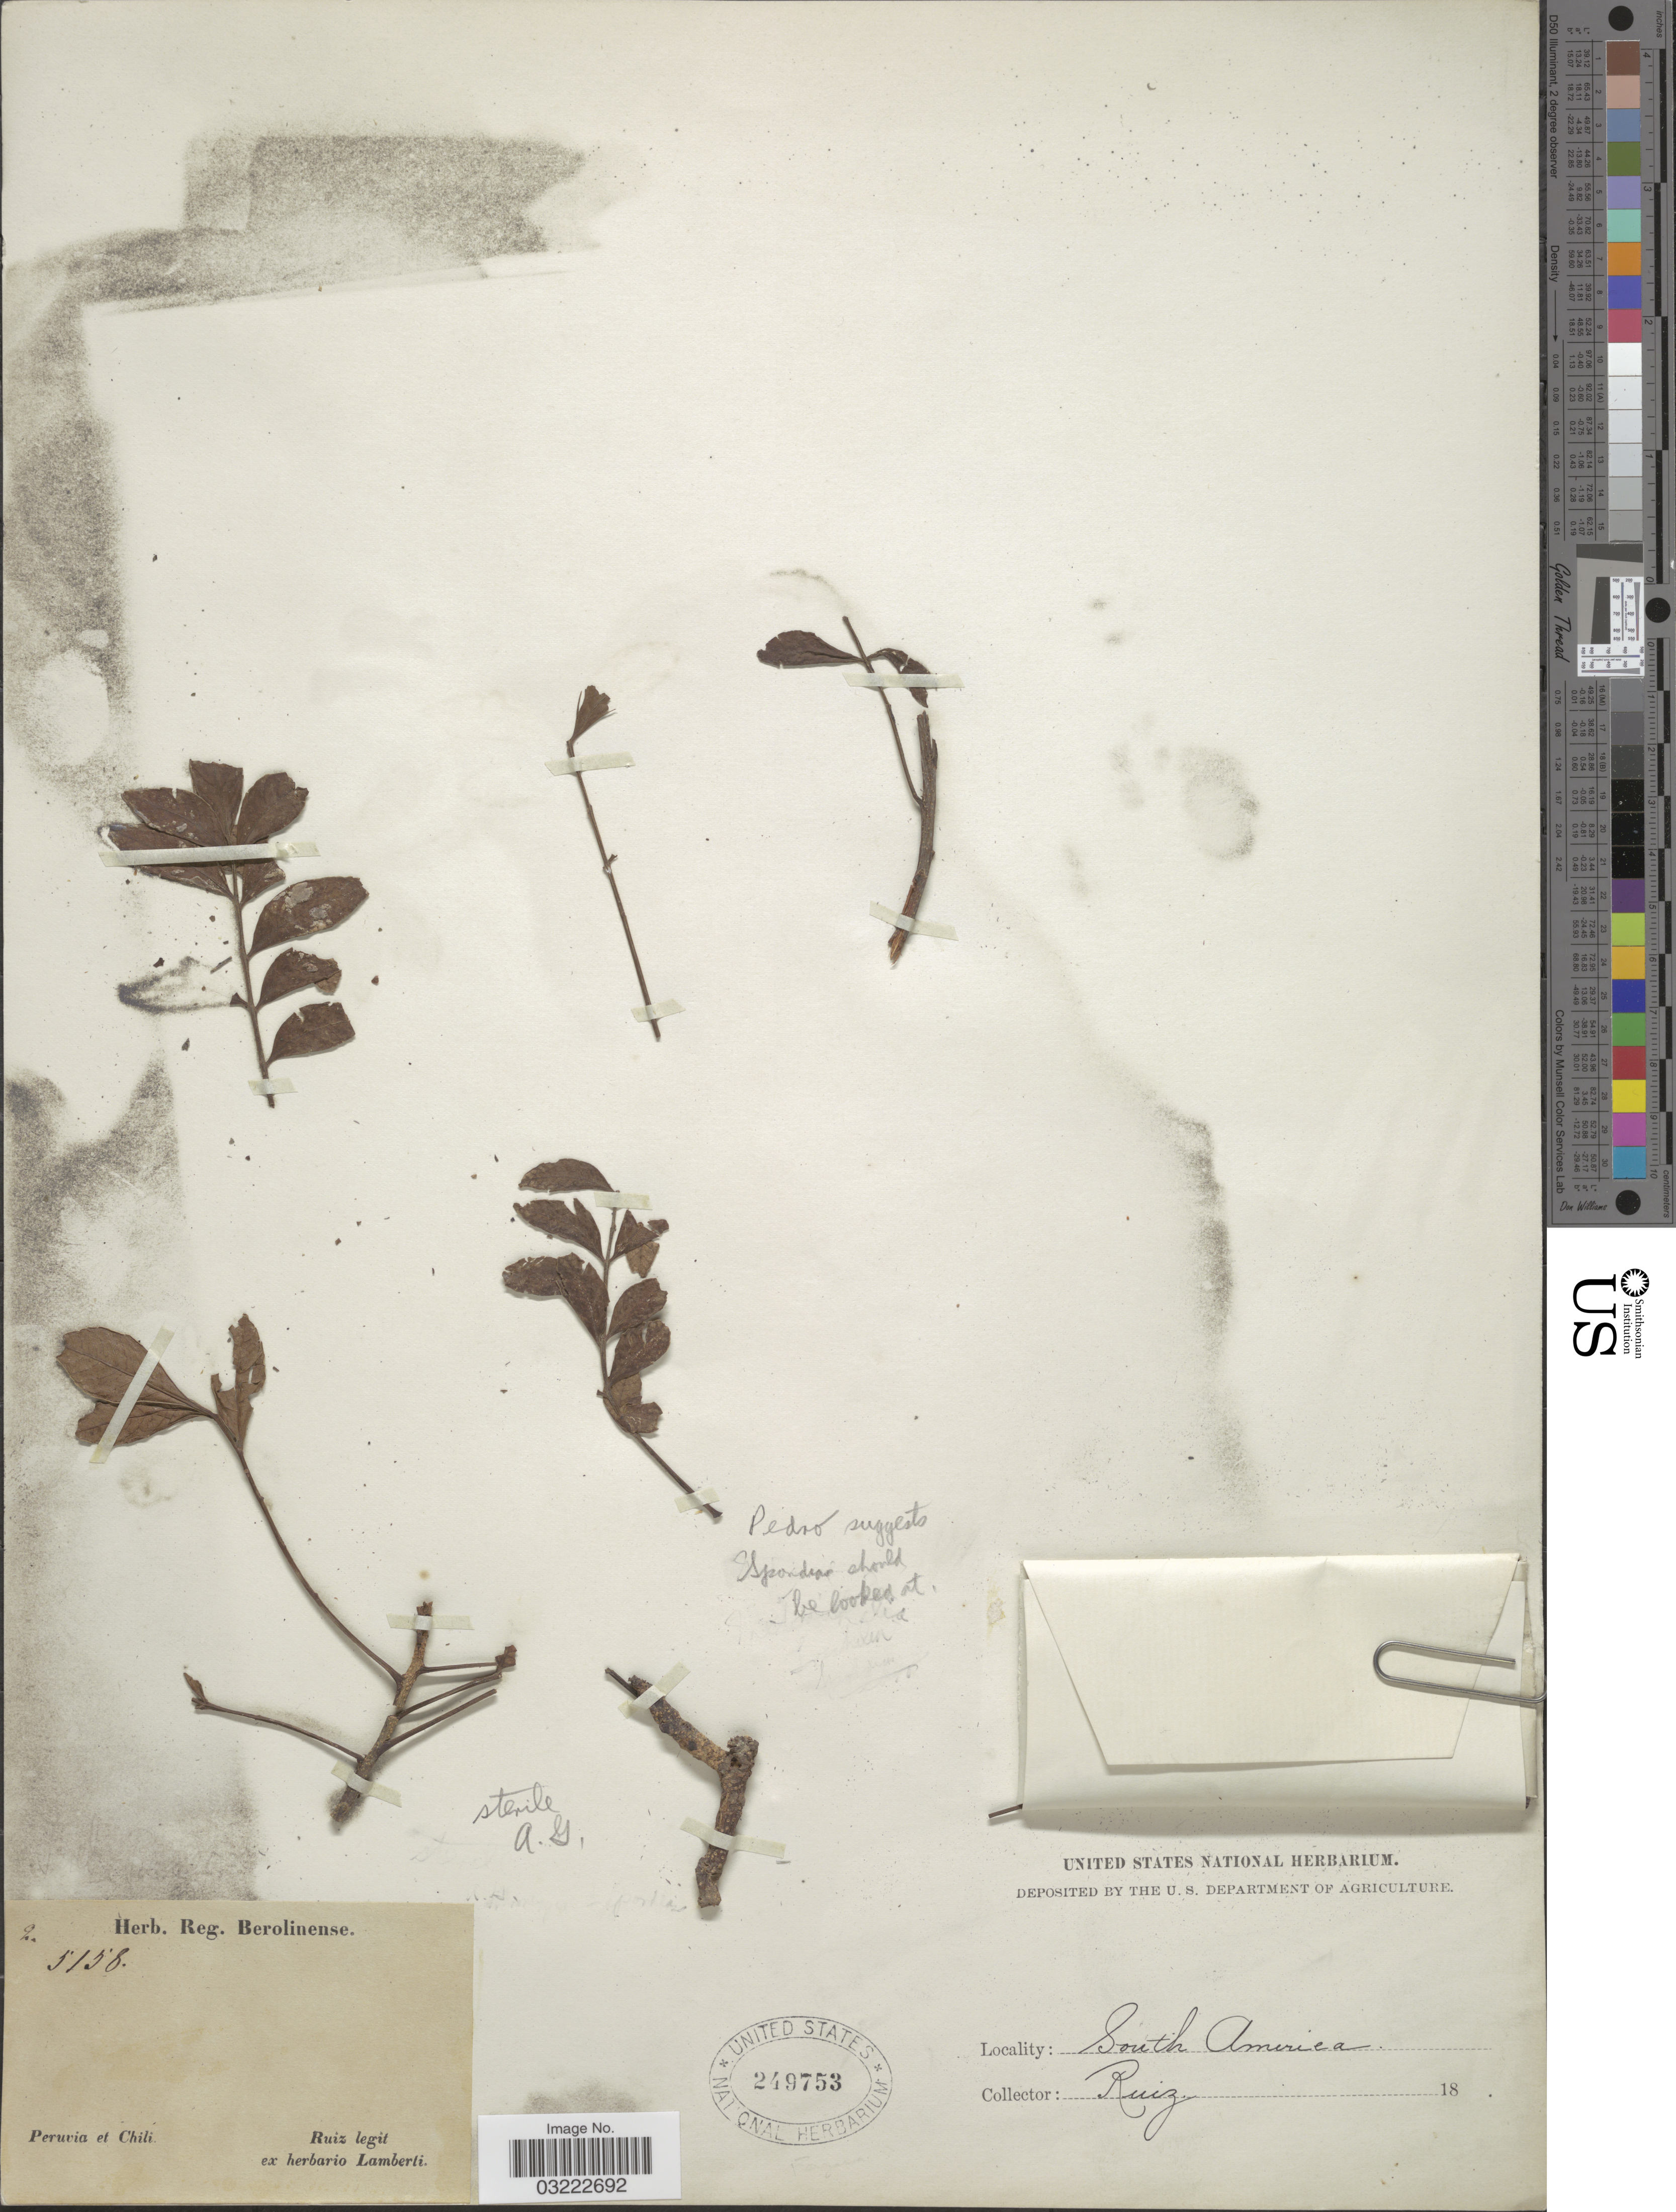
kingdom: Plantae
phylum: Tracheophyta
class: Magnoliopsida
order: Sapindales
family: Anacardiaceae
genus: Spondias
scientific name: Spondias purpurea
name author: L.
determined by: Mitchell, J. D.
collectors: Ruiz, --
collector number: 5158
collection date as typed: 18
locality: Peruvia et Chili.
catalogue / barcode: US 249753